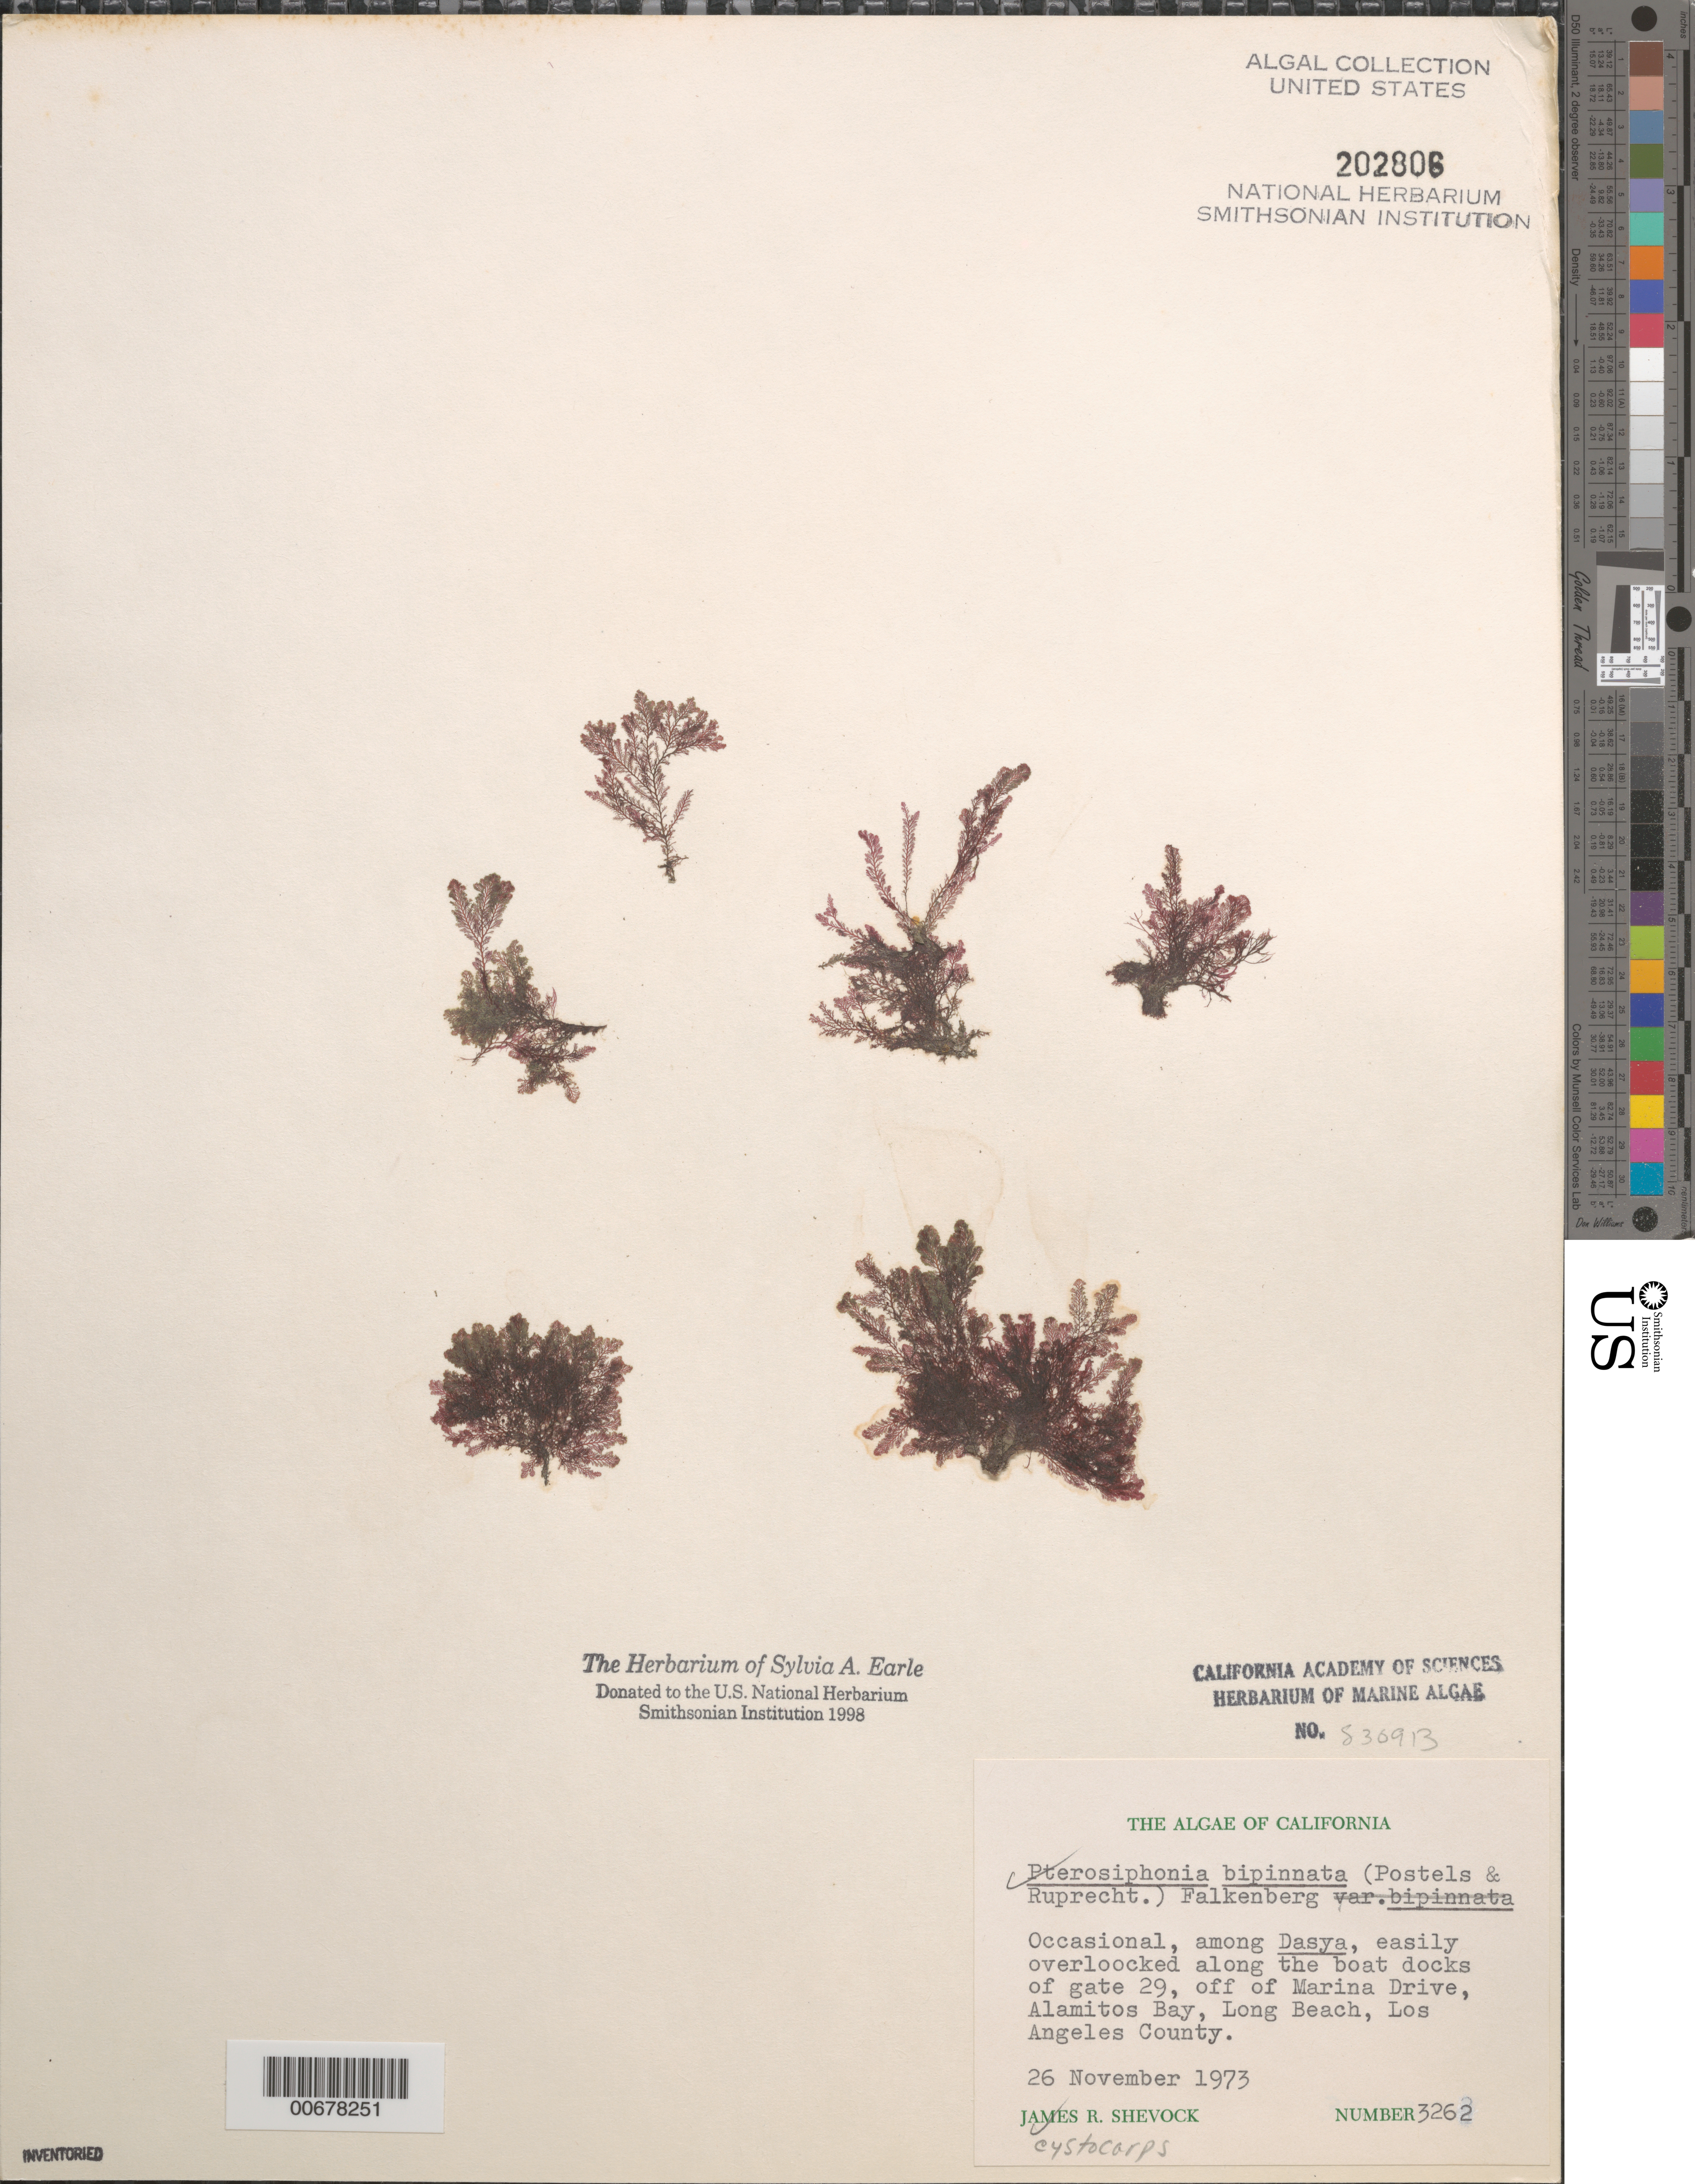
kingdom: Plantae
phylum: Rhodophyta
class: Florideophyceae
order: Ceramiales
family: Rhodomelaceae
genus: Savoiea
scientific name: Savoiea bipinnata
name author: (Postels & Rupr.) M.J. Wynne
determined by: Algae name updating Project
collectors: J. R. Shevock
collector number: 3262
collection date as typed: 26 Nov 1973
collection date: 1973-11-26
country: United States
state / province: California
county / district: Los Angeles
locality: Alamitos Bay, Long Beach, gate 29, off Marina Drive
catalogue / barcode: US 202806